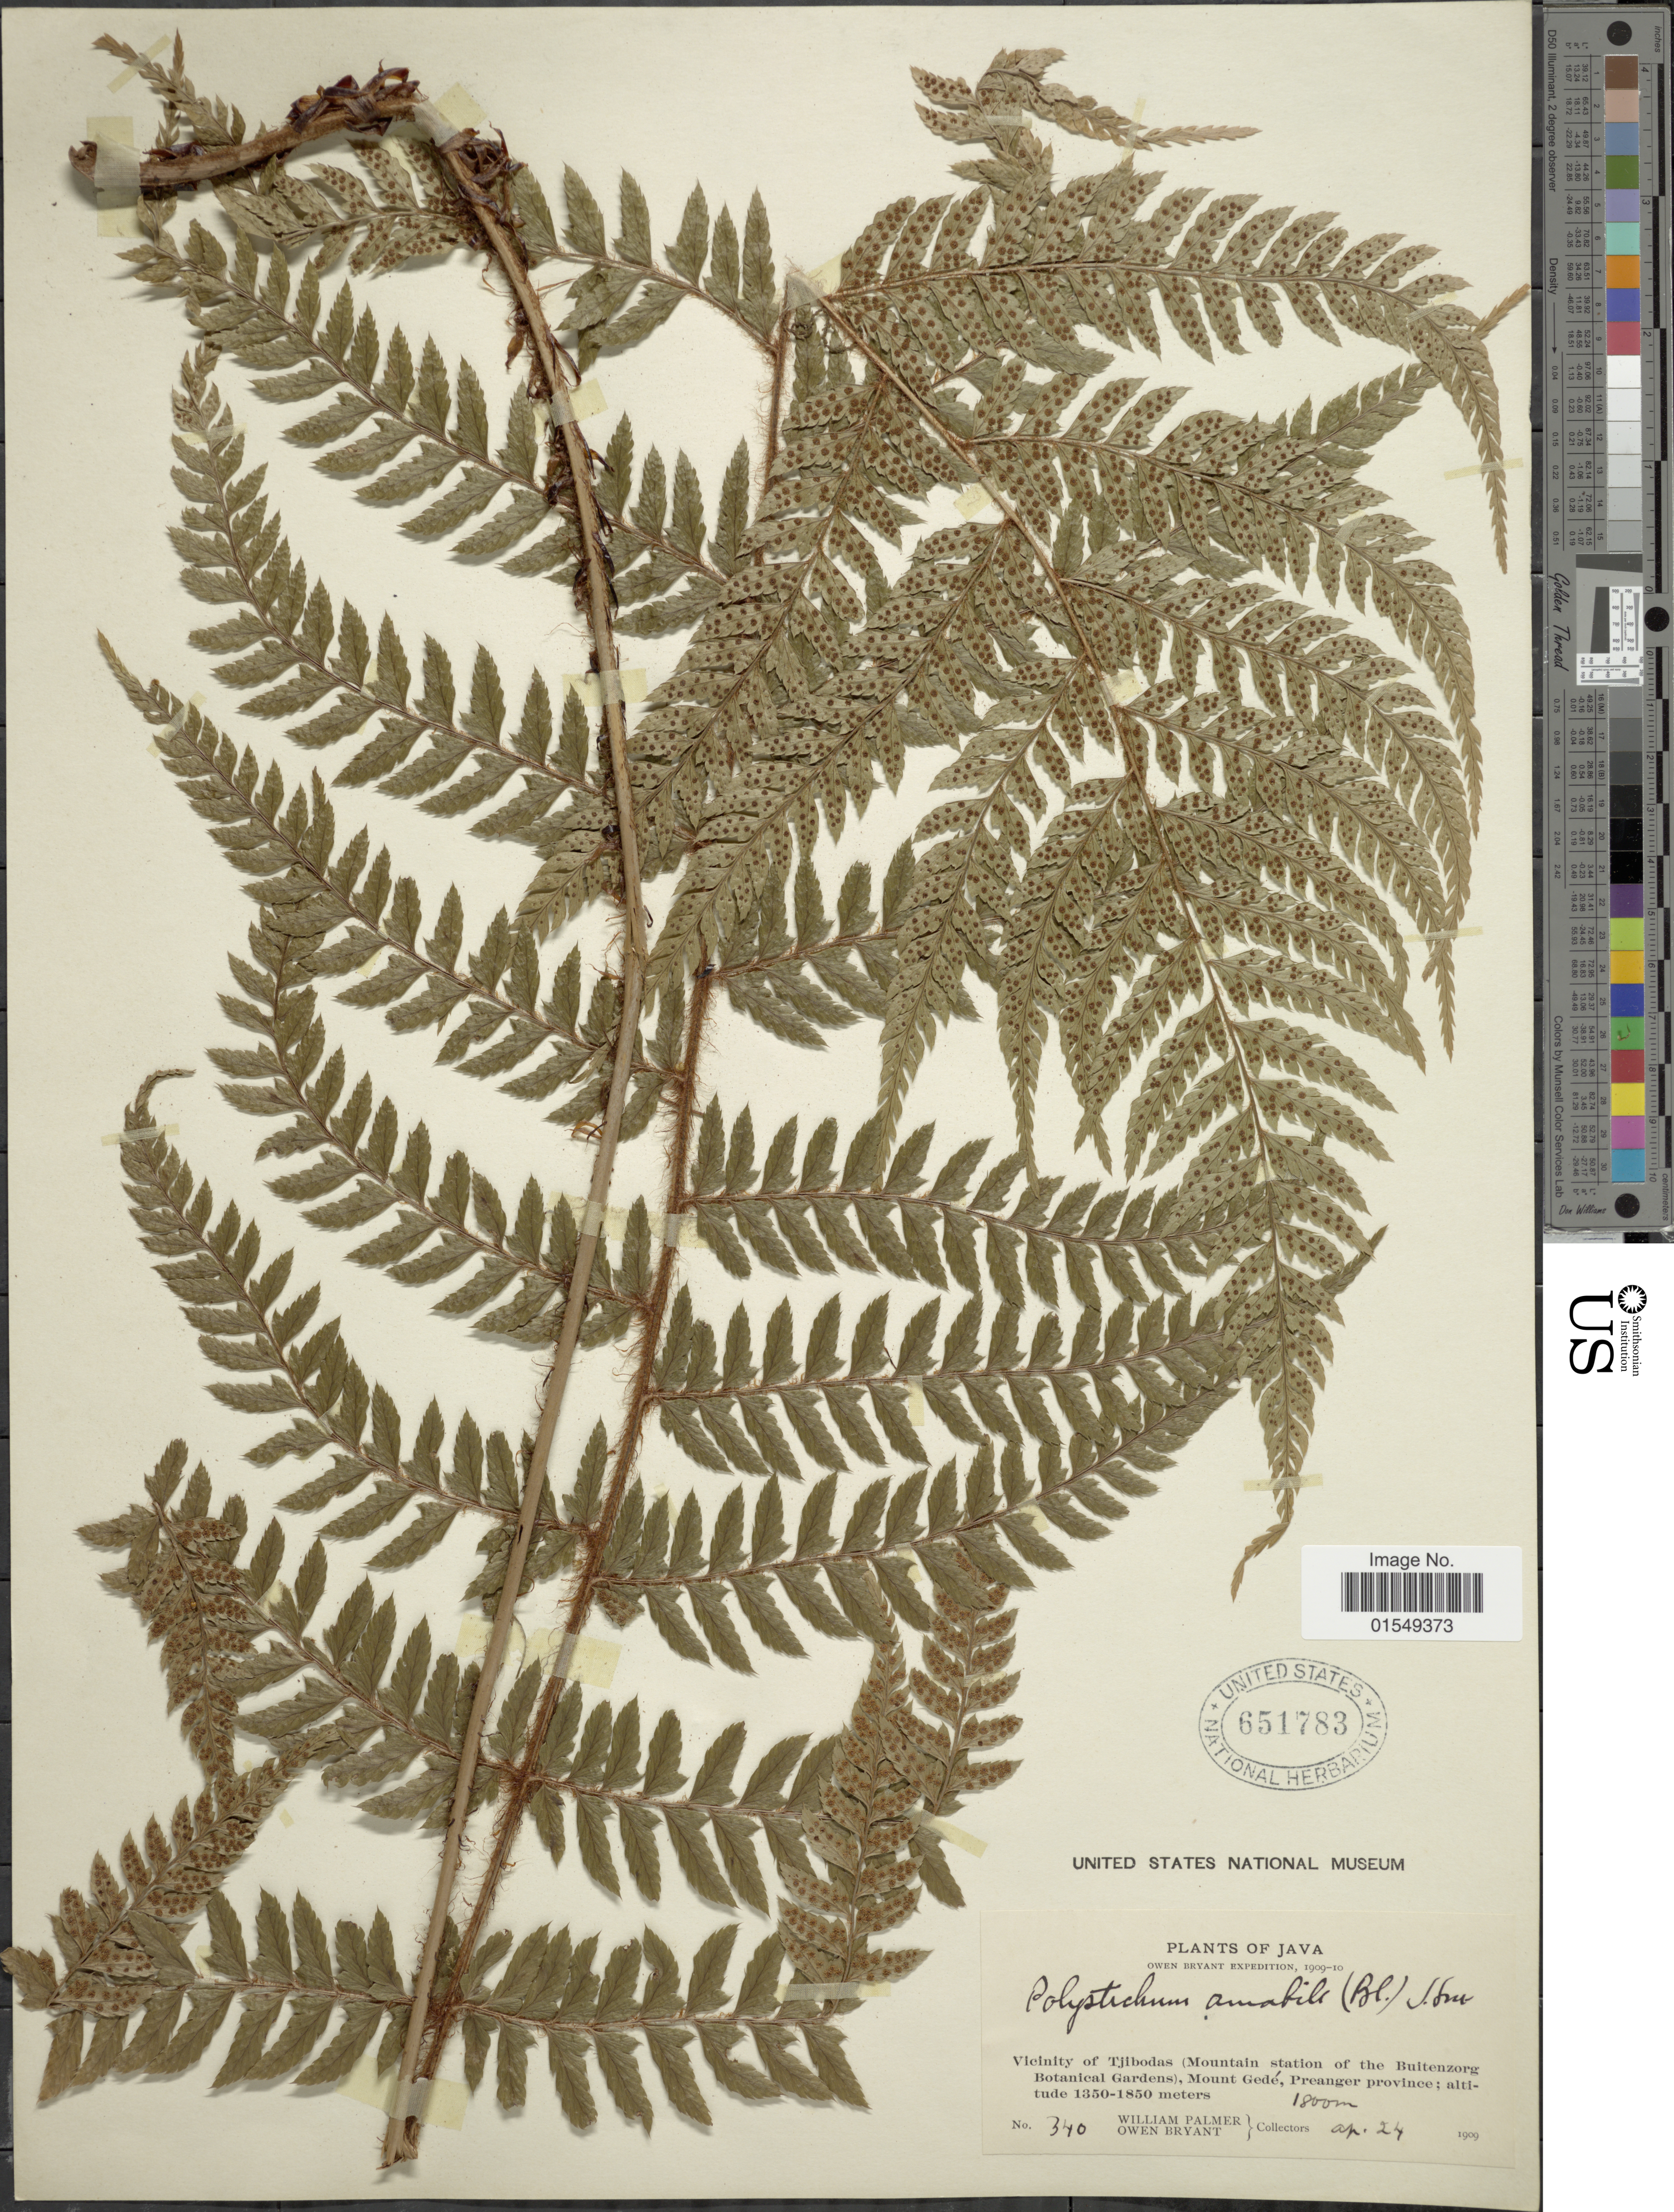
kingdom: Plantae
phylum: Tracheophyta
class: Polypodiopsida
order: Polypodiales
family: Dryopteridaceae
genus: Arachniodes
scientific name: Arachniodes amabilis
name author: (Blume) Tindale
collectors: W. Palmer & O. Bryant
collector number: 340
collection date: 1909-04-24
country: Indonesia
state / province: Java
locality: Vicinity of Tjibodas (Mountain station of the Buitenzorg Botanical Gardens), Mount Gede, Preanger Province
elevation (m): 1800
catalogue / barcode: US 651783